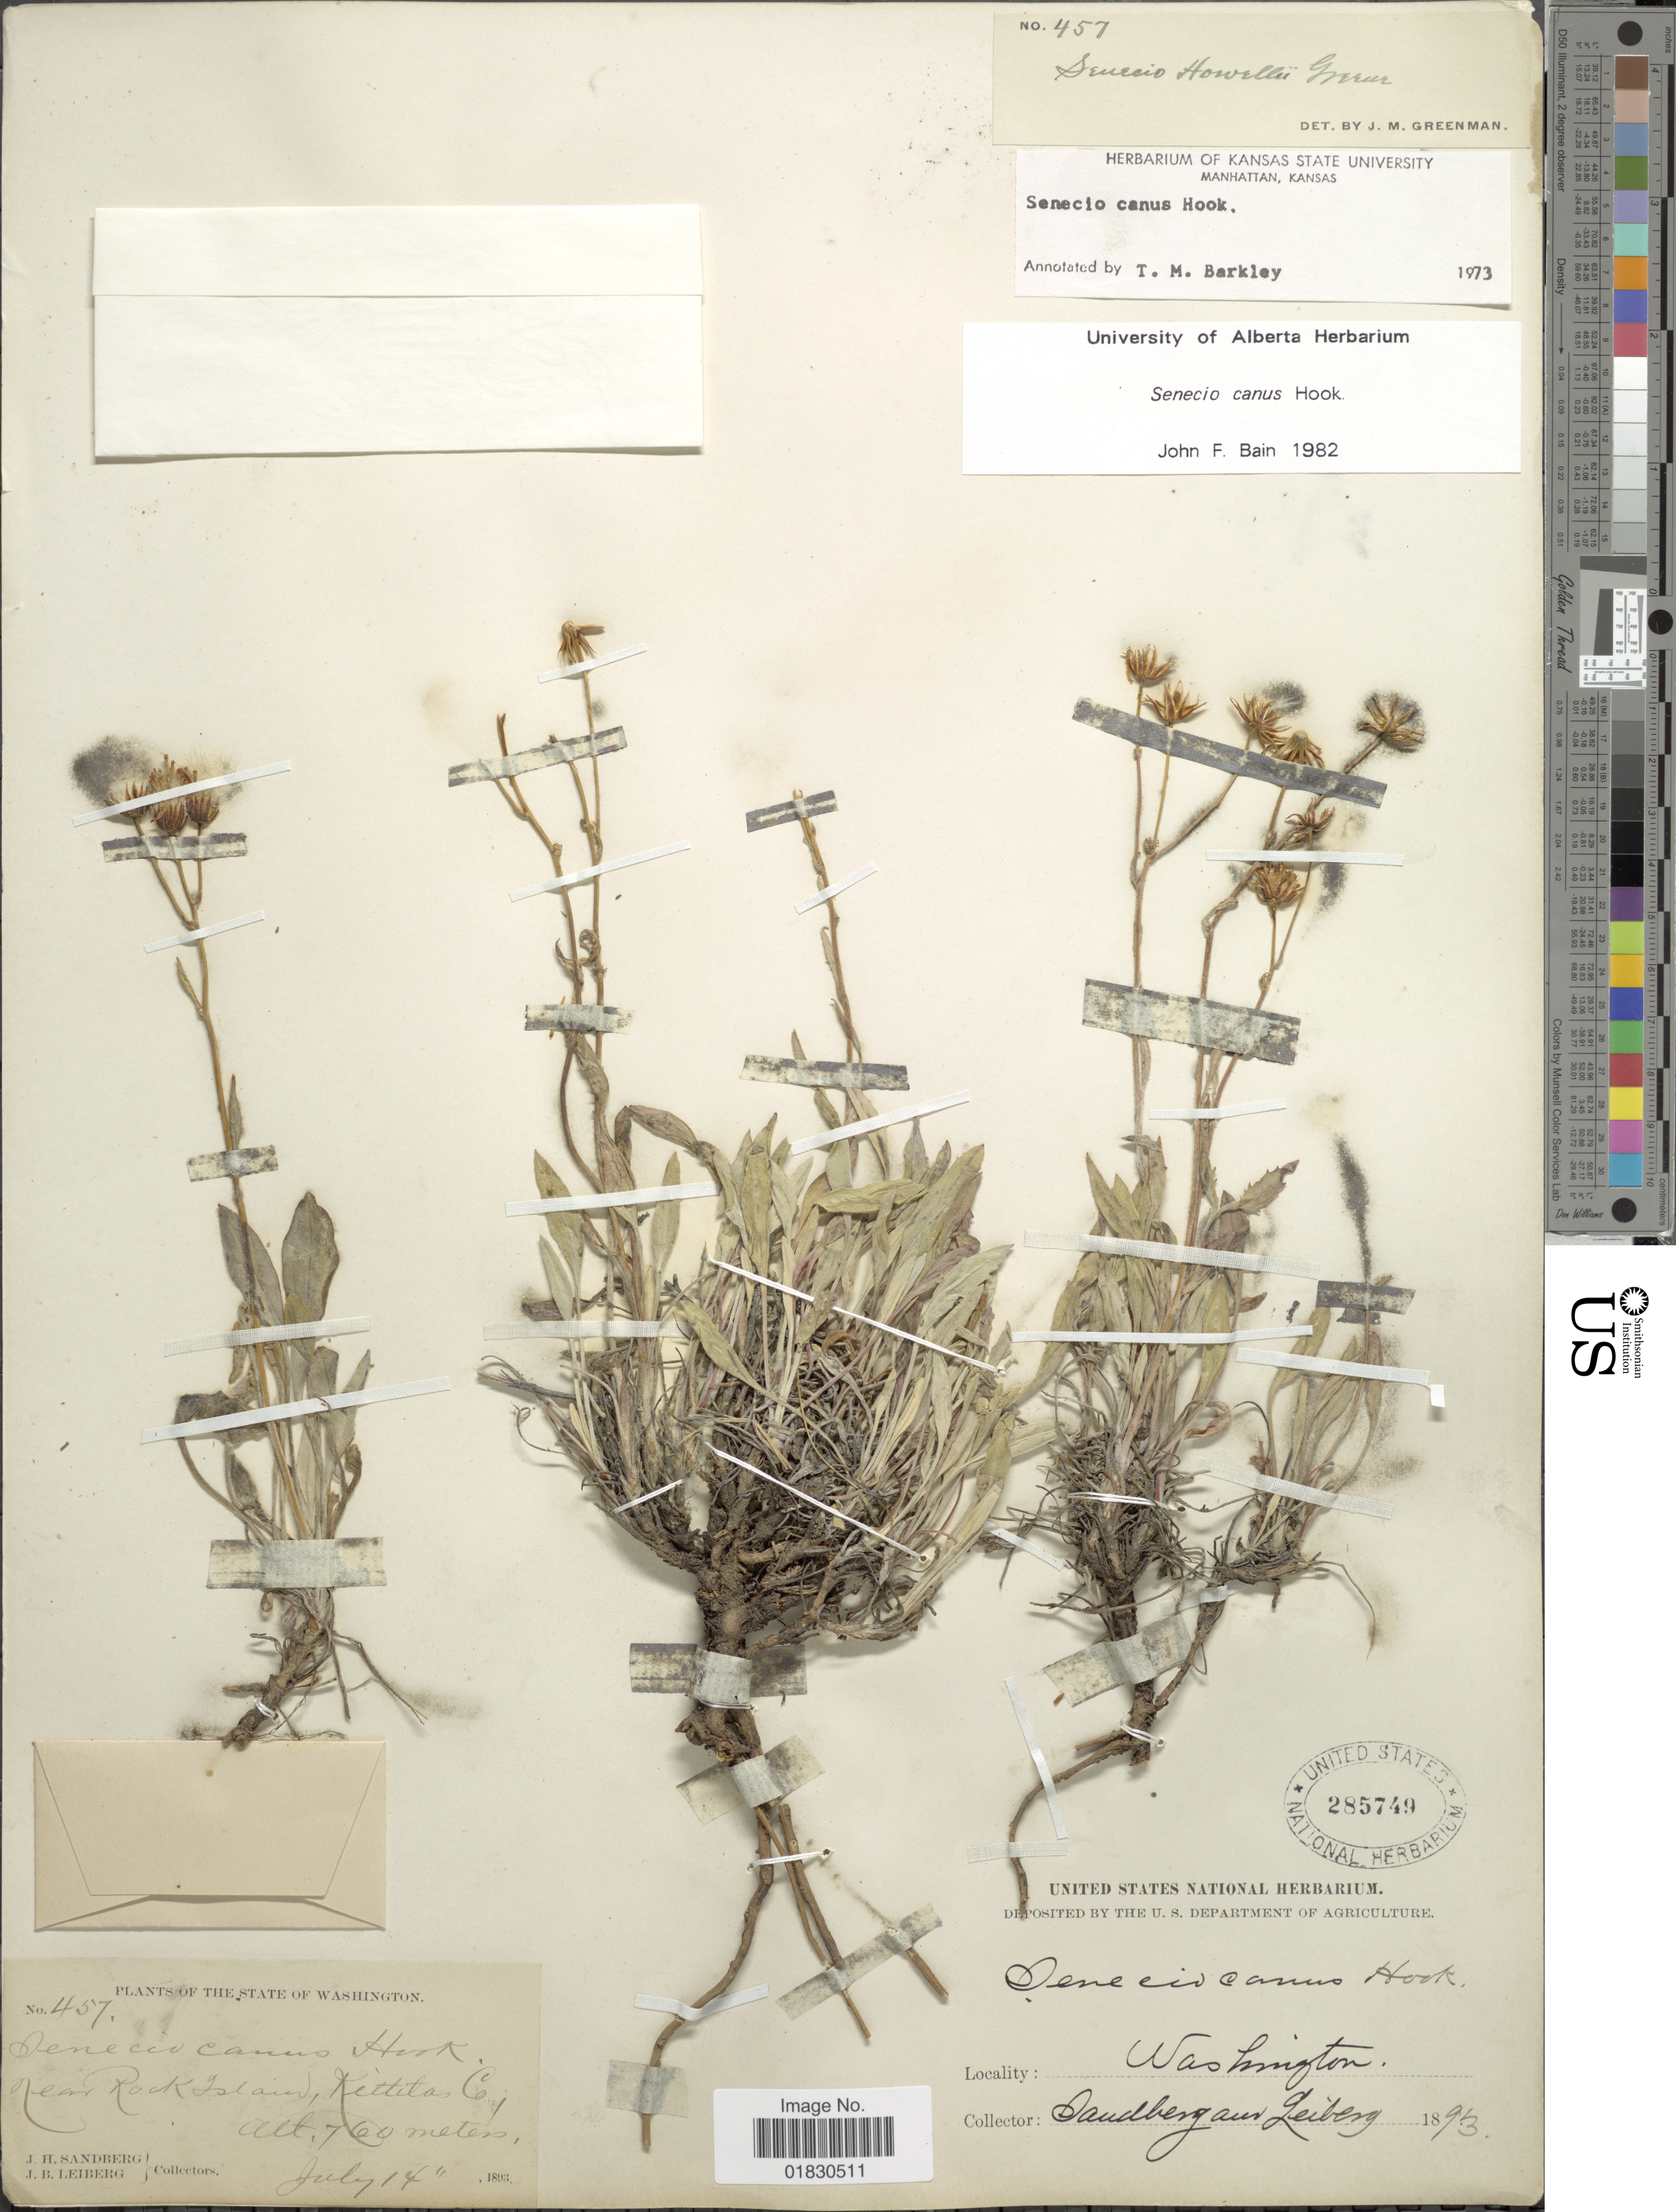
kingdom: Plantae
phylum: Tracheophyta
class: Magnoliopsida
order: Asterales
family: Asteraceae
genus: Packera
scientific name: Packera cana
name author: (Hook.) W.A. Weber & Á. Löve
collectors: J. H. Sandberg & J. B. Leiberg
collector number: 457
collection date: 1893-07-14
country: United States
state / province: Washington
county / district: Kittitas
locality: Near Rock Island, Kittitas Co.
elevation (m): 760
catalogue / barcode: US 285749